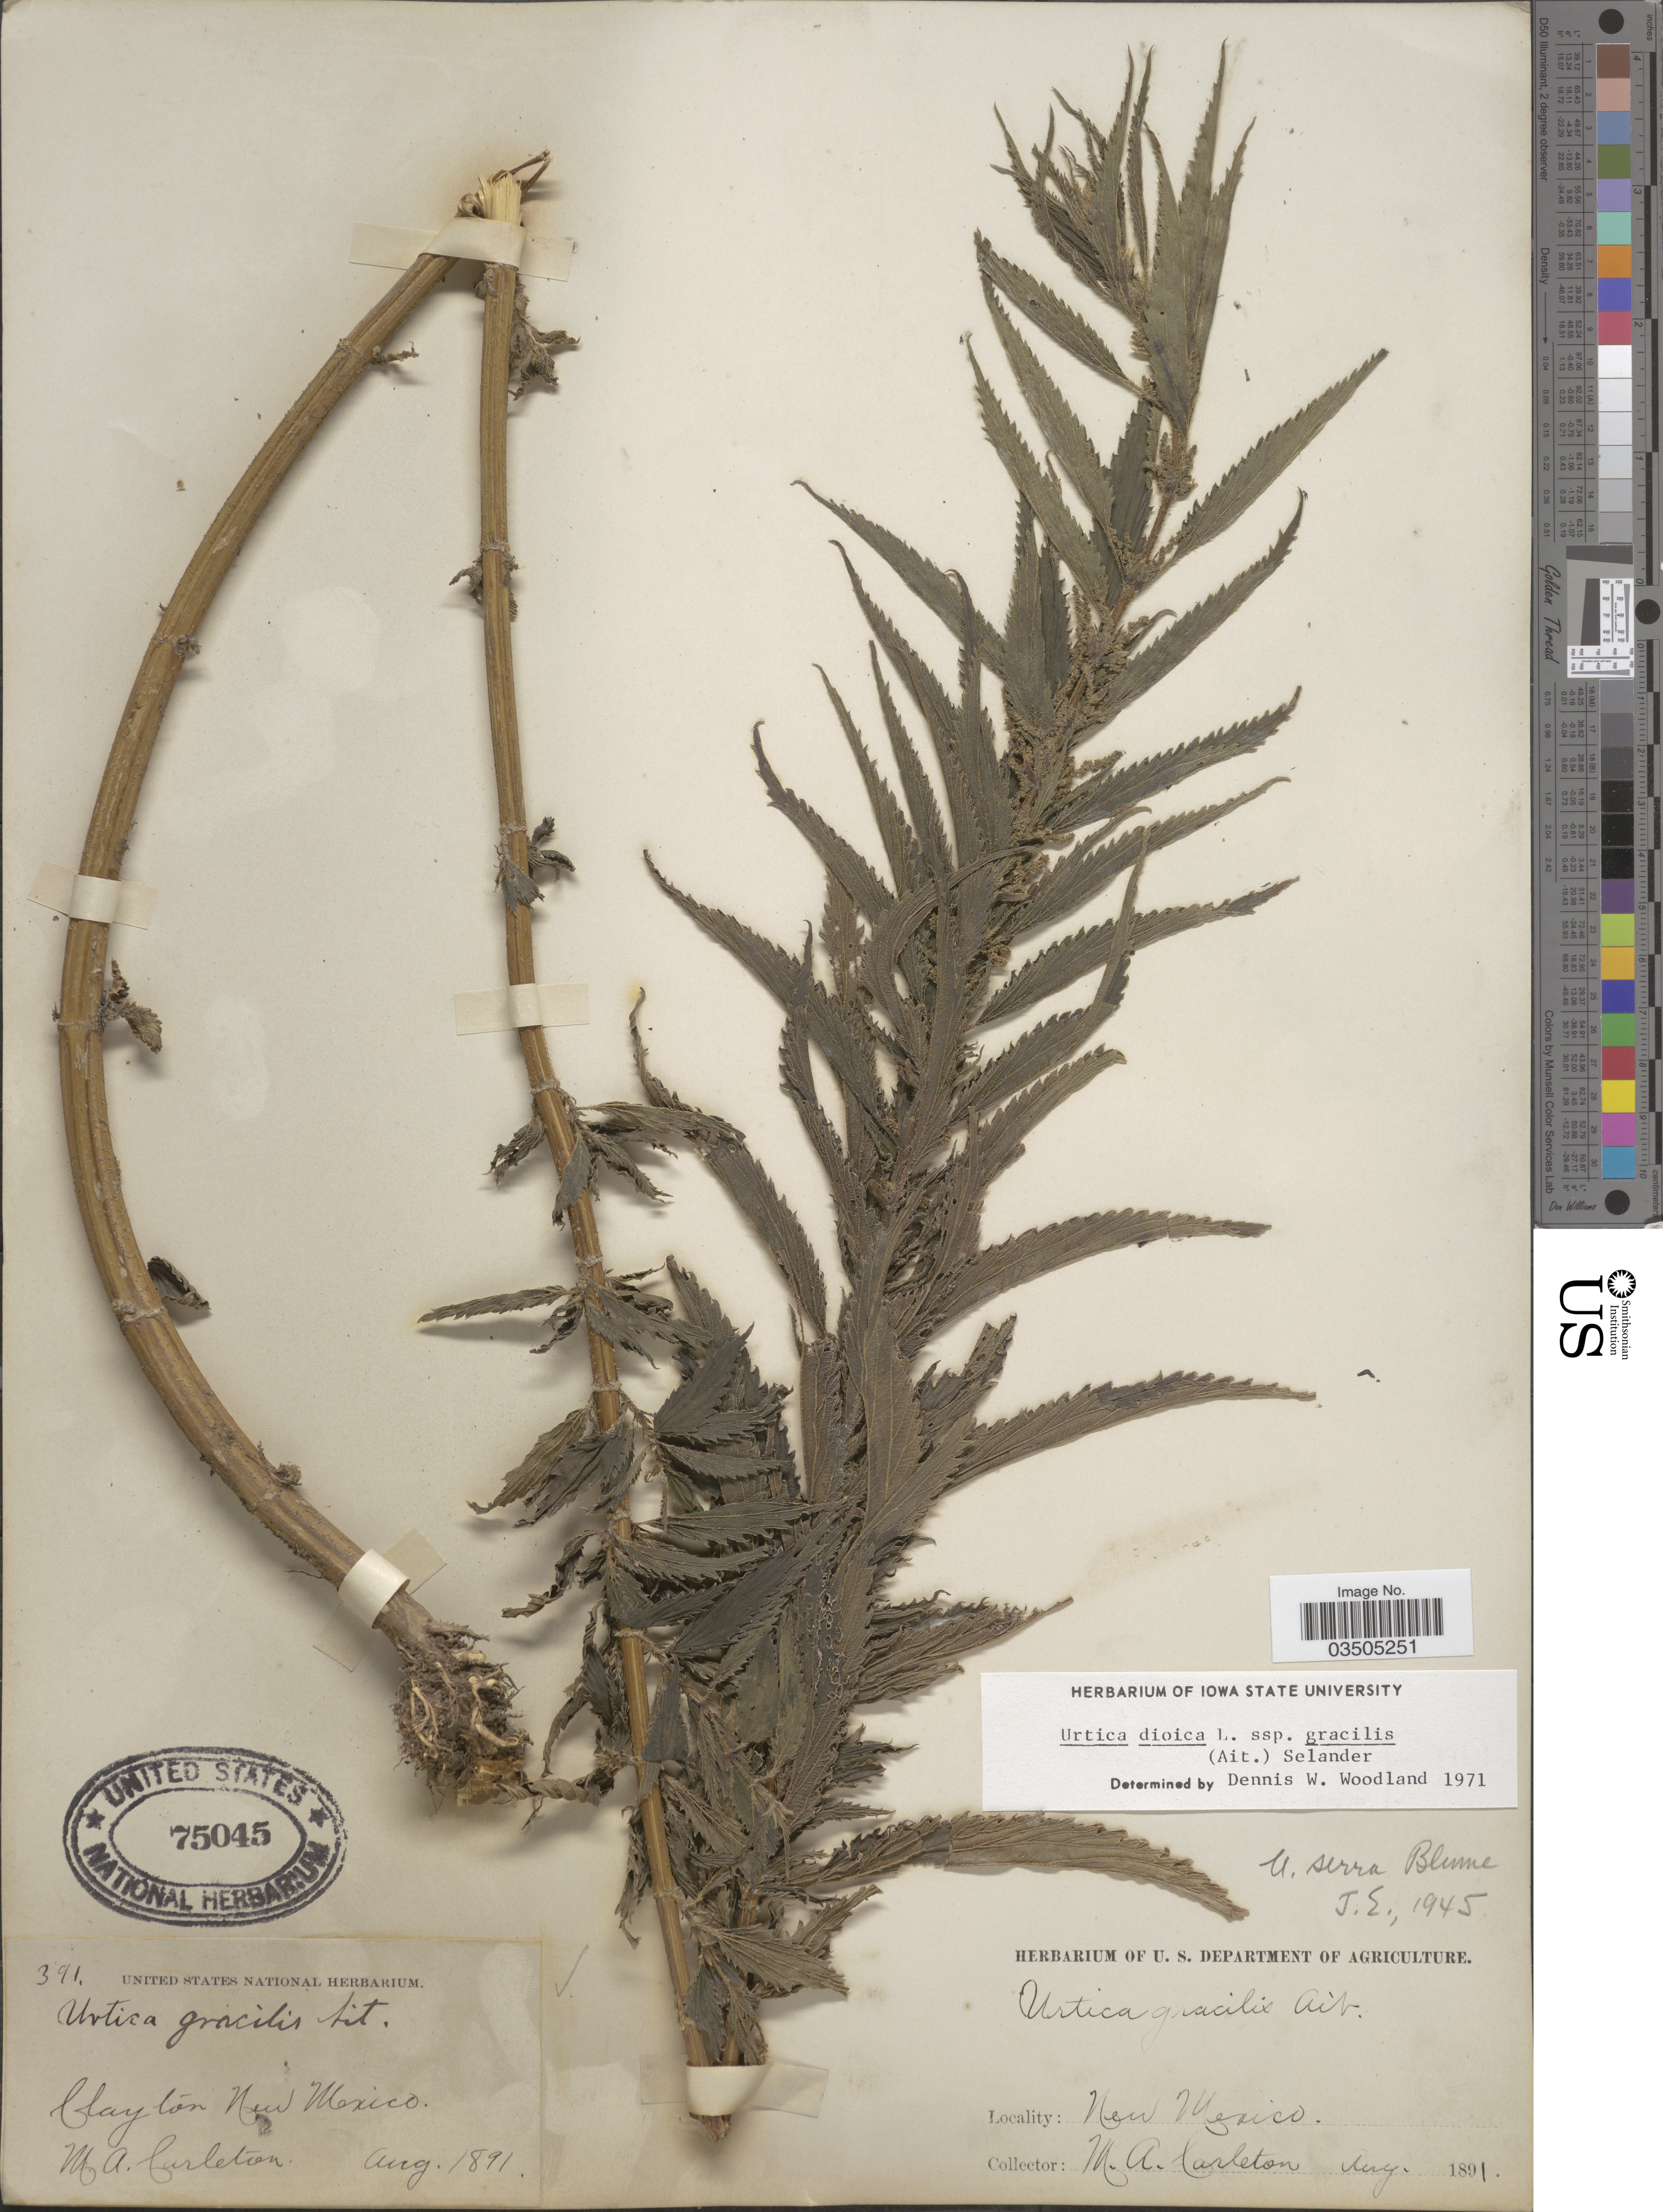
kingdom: Plantae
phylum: Tracheophyta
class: Magnoliopsida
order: Rosales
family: Urticaceae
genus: Urtica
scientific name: Urtica dioica subsp. gracilis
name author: L.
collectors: M. A. Carleton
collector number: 391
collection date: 1891-08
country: United States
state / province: New Mexico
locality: Clayton.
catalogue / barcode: US 75045